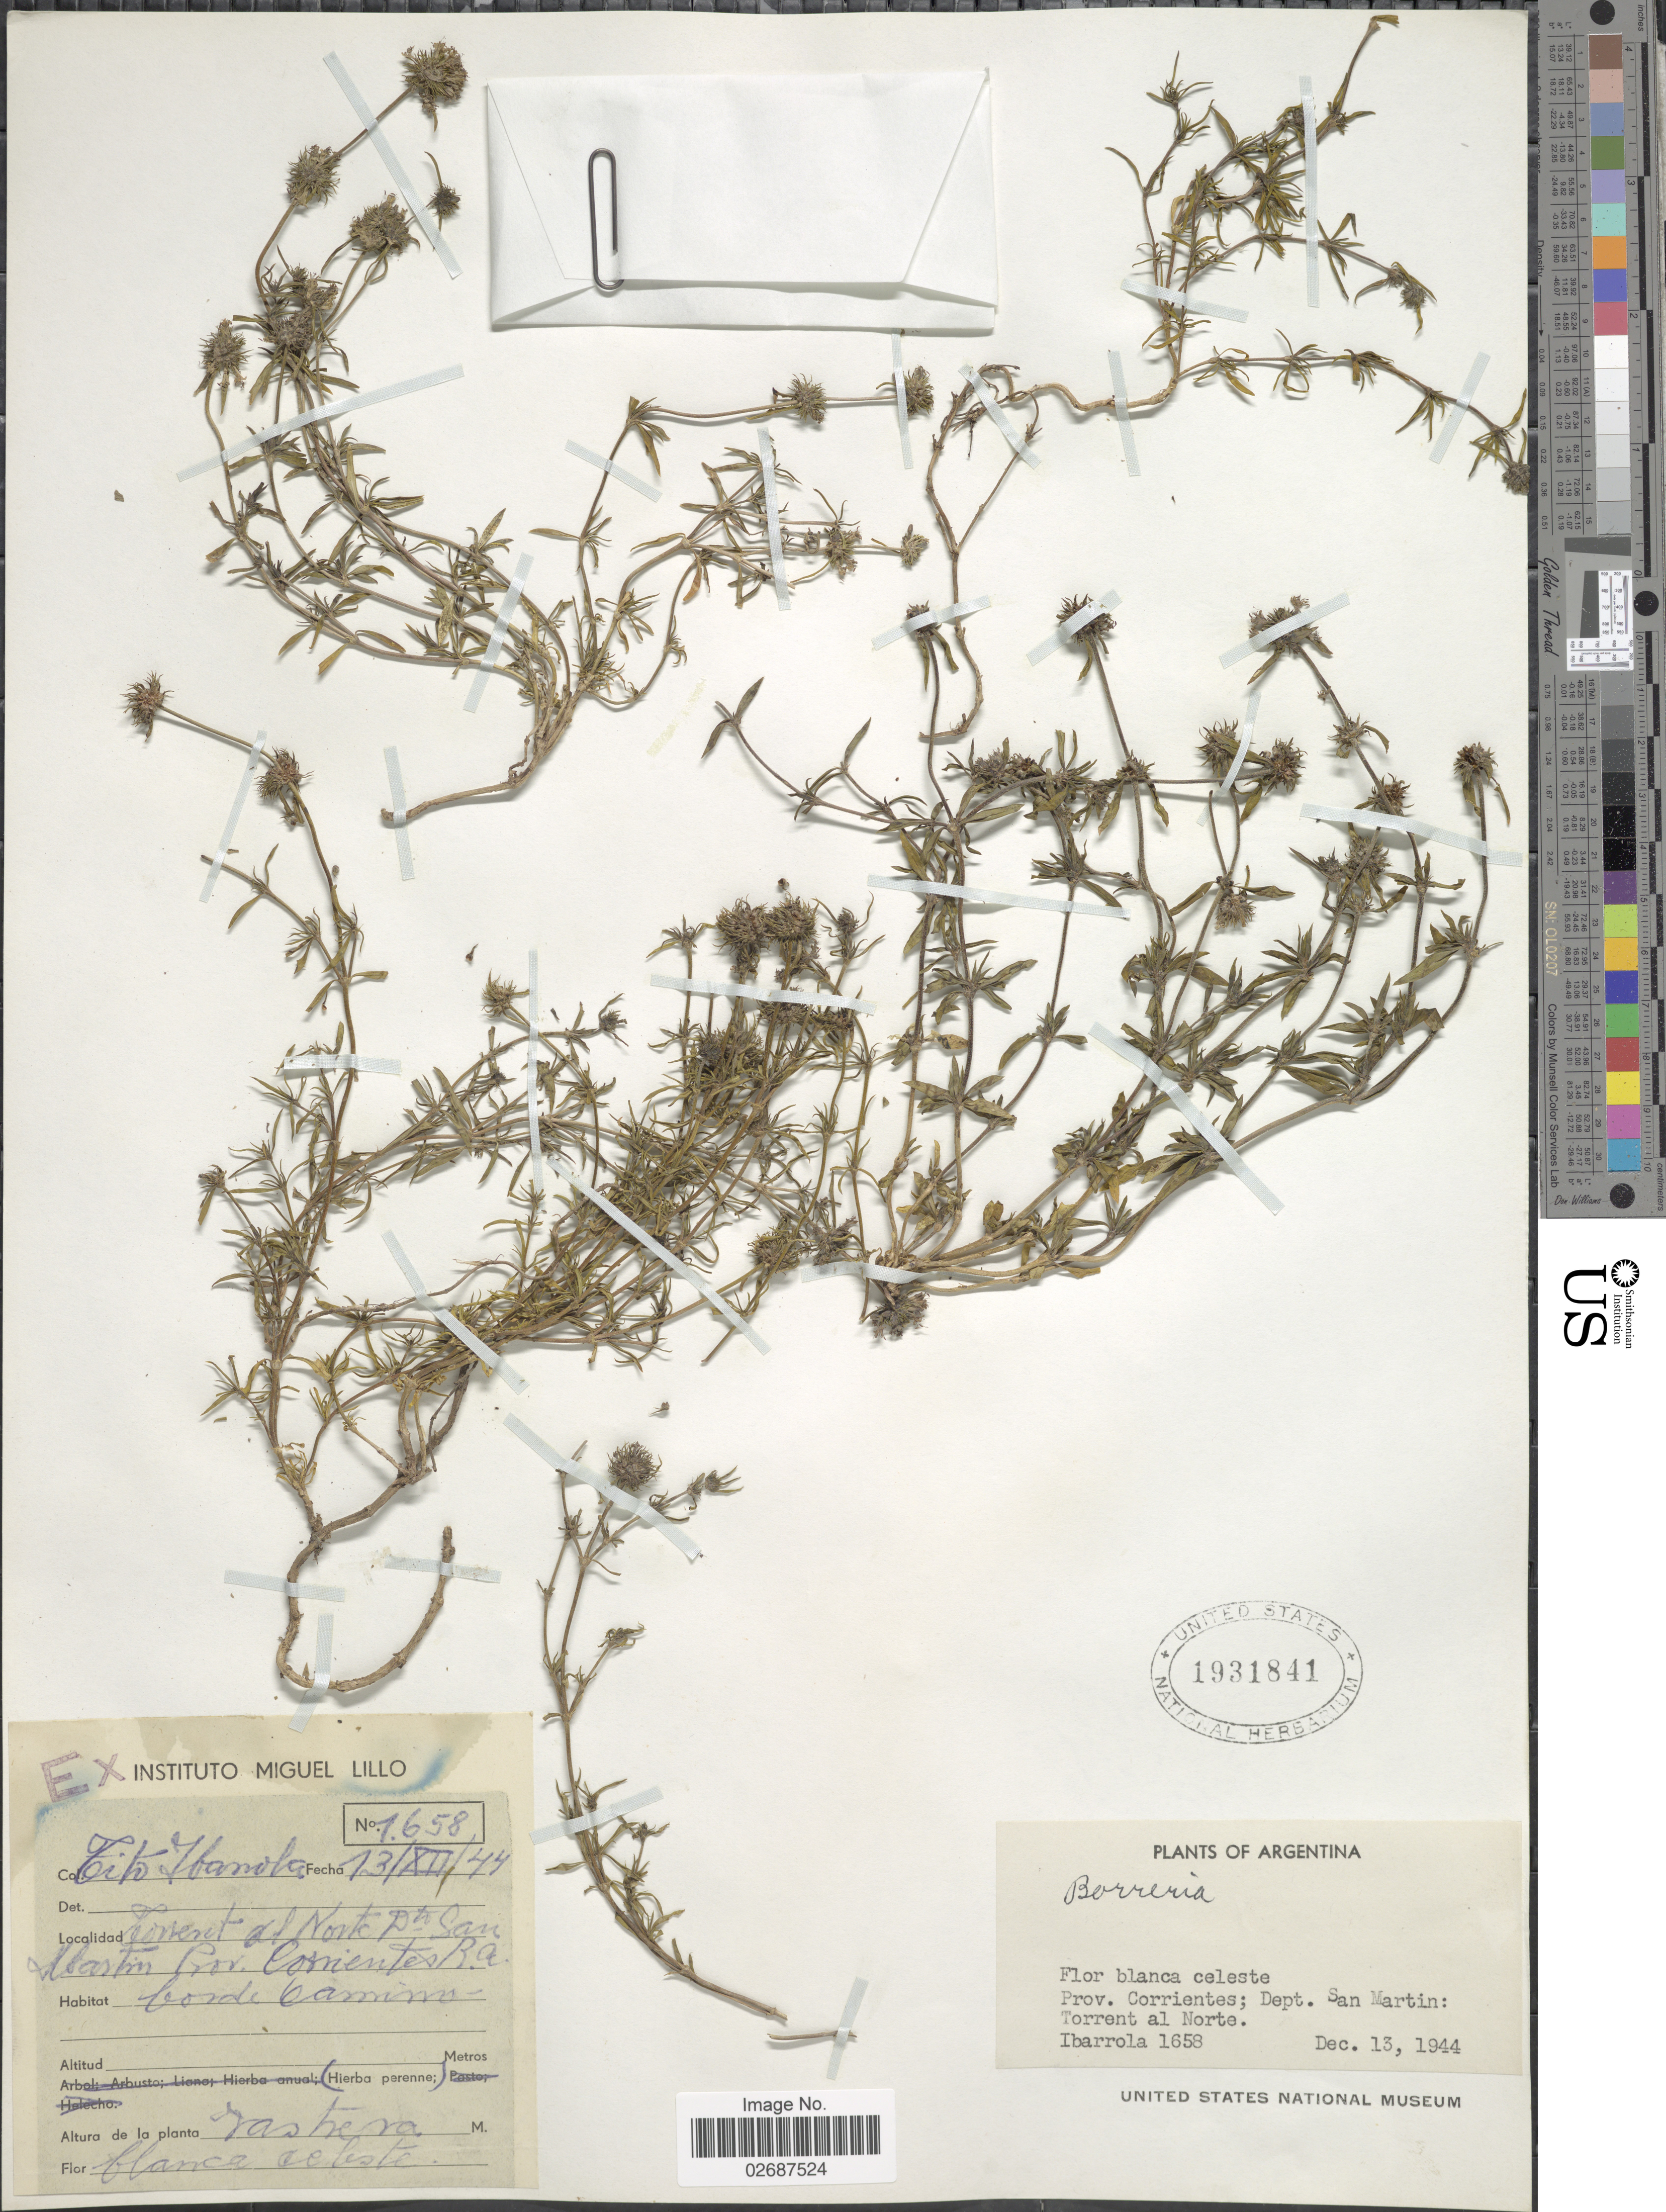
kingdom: Plantae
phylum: Tracheophyta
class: Magnoliopsida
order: Gentianales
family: Rubiaceae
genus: Staelia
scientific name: Staelia sp.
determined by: Florentin, Mariela Nunez, (CTES), Instituto de Botanica del Nordeste (ARGENTINA)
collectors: T. Ibarrola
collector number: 1658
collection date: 1944-12-13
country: Argentina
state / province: Corrientes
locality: Dept. San Martin: Torrent al Norte.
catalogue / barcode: US 1931841